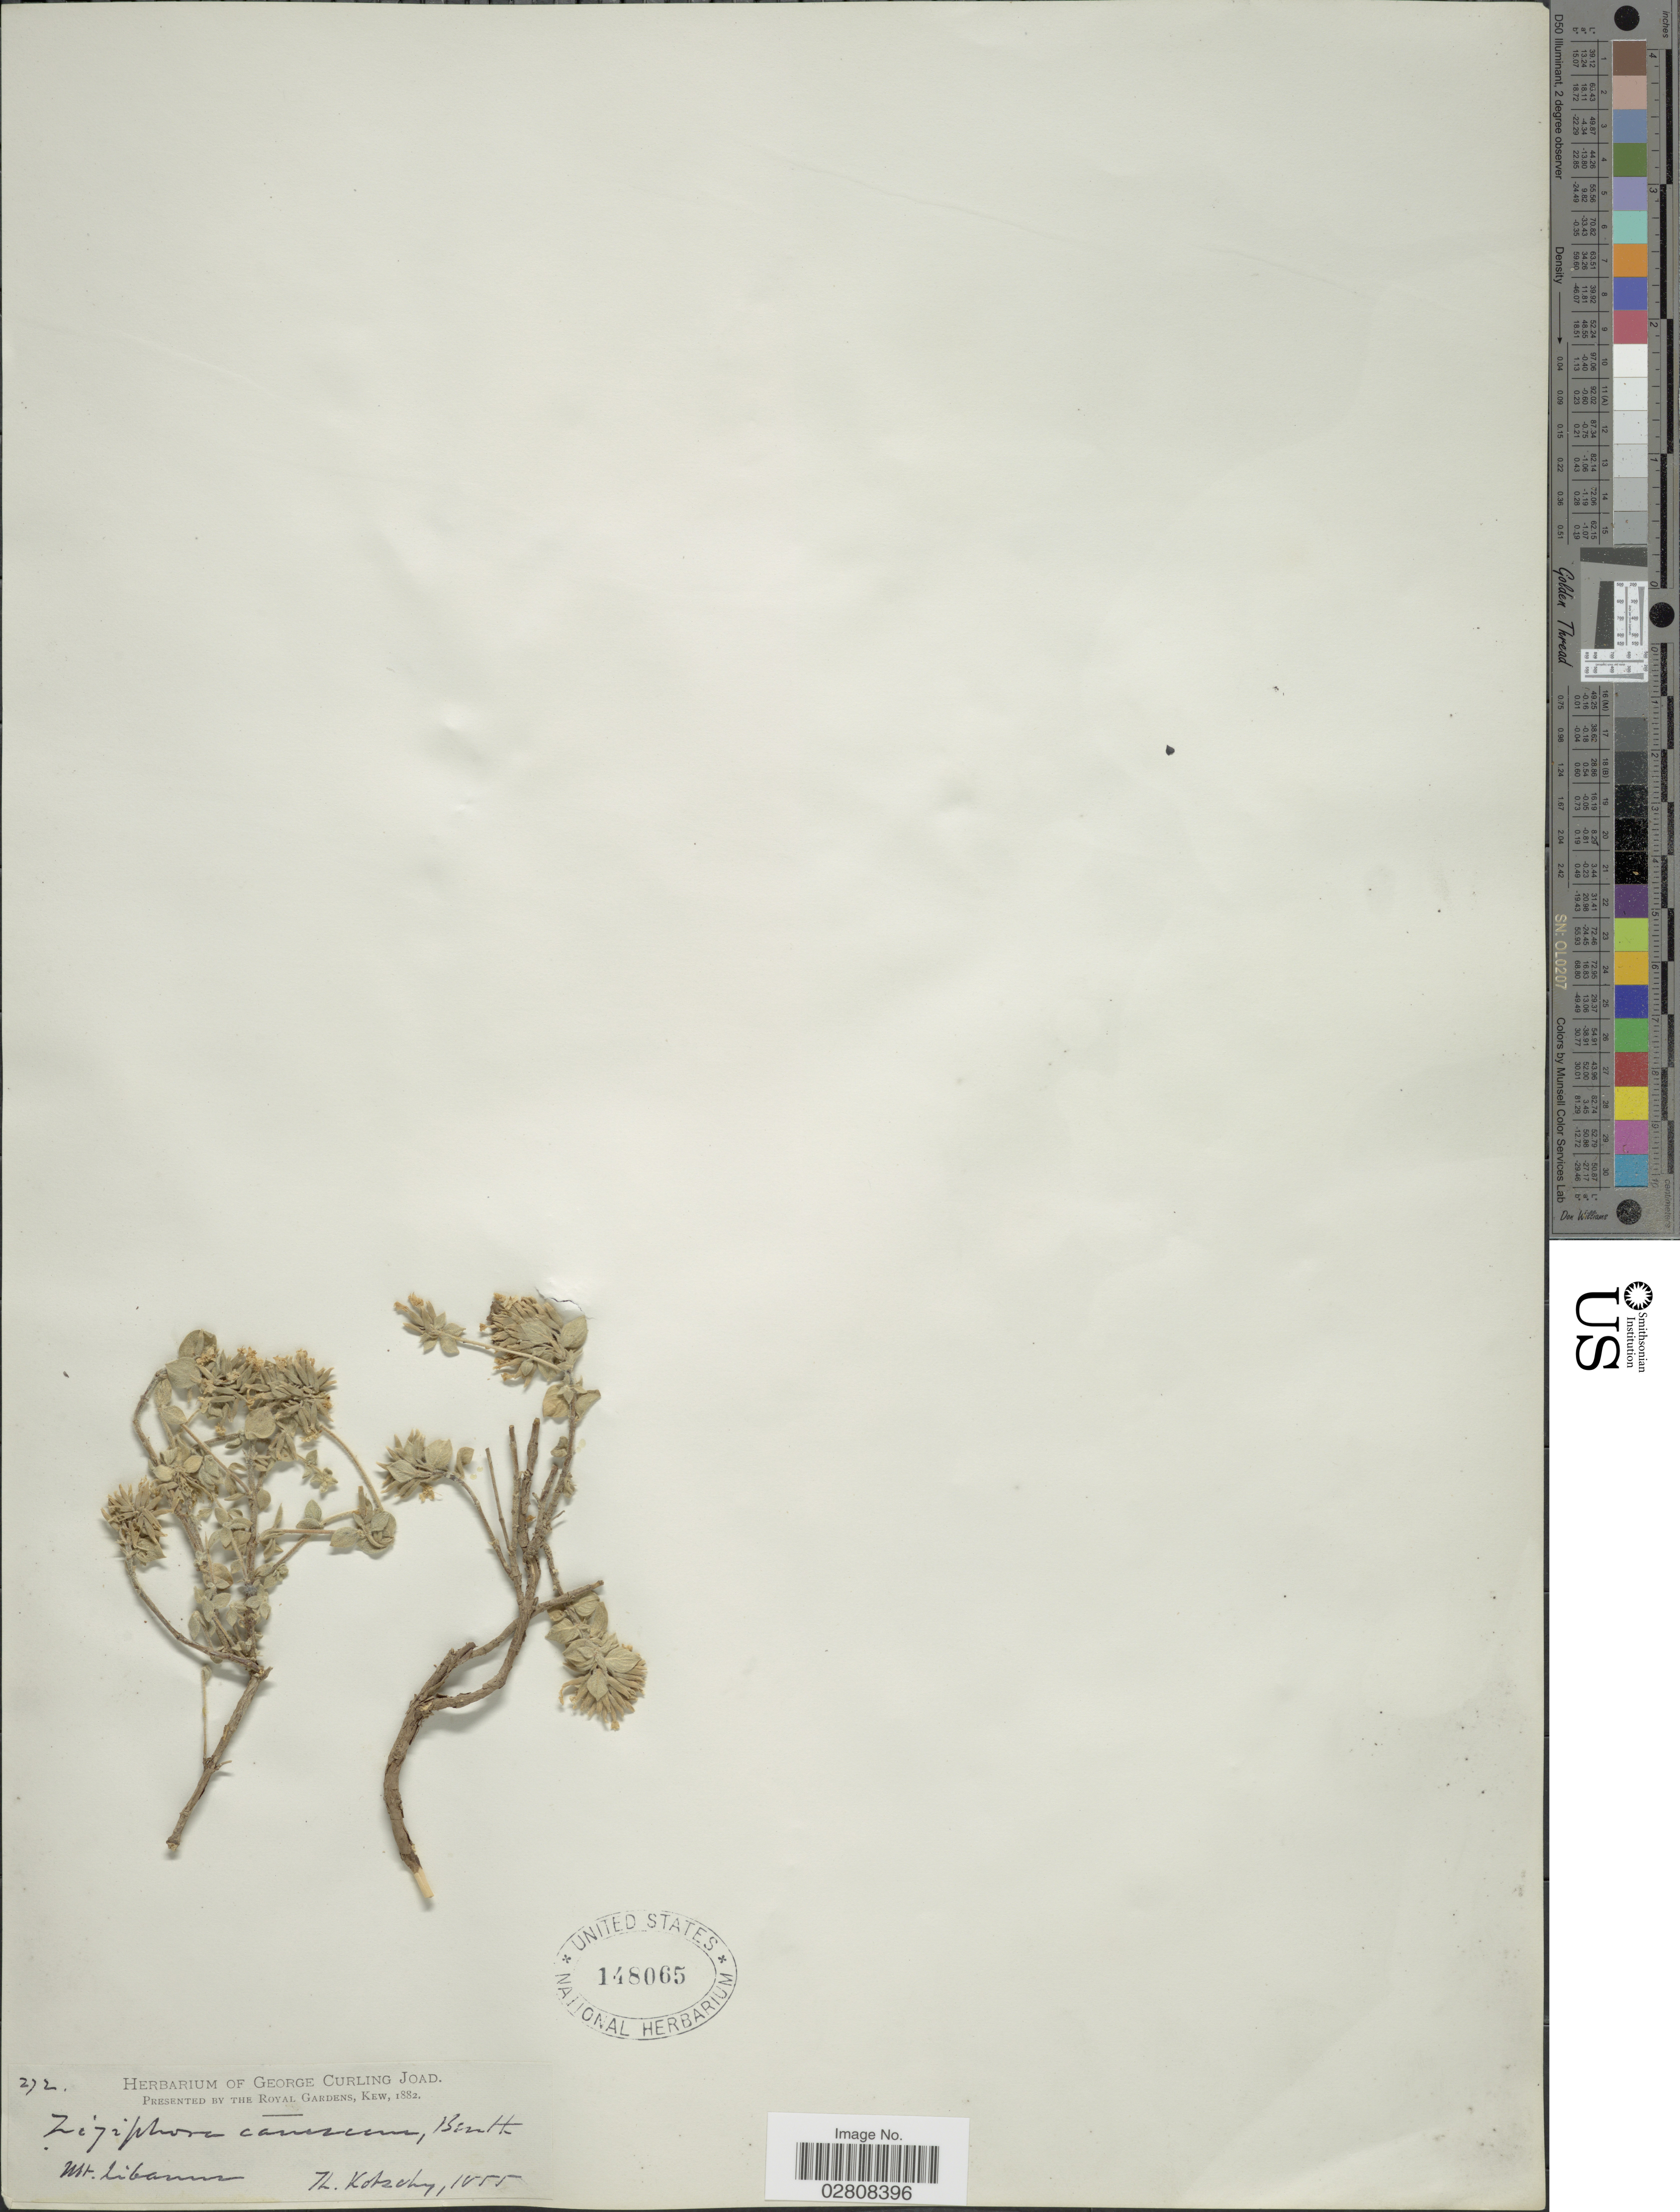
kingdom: Plantae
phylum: Tracheophyta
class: Magnoliopsida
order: Lamiales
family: Lamiaceae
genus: Ziziphora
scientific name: Ziziphora canescens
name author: Benth.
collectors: K. G. Kotschy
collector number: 272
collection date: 1855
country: Lebanon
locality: Mt. Libanon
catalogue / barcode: US 148065